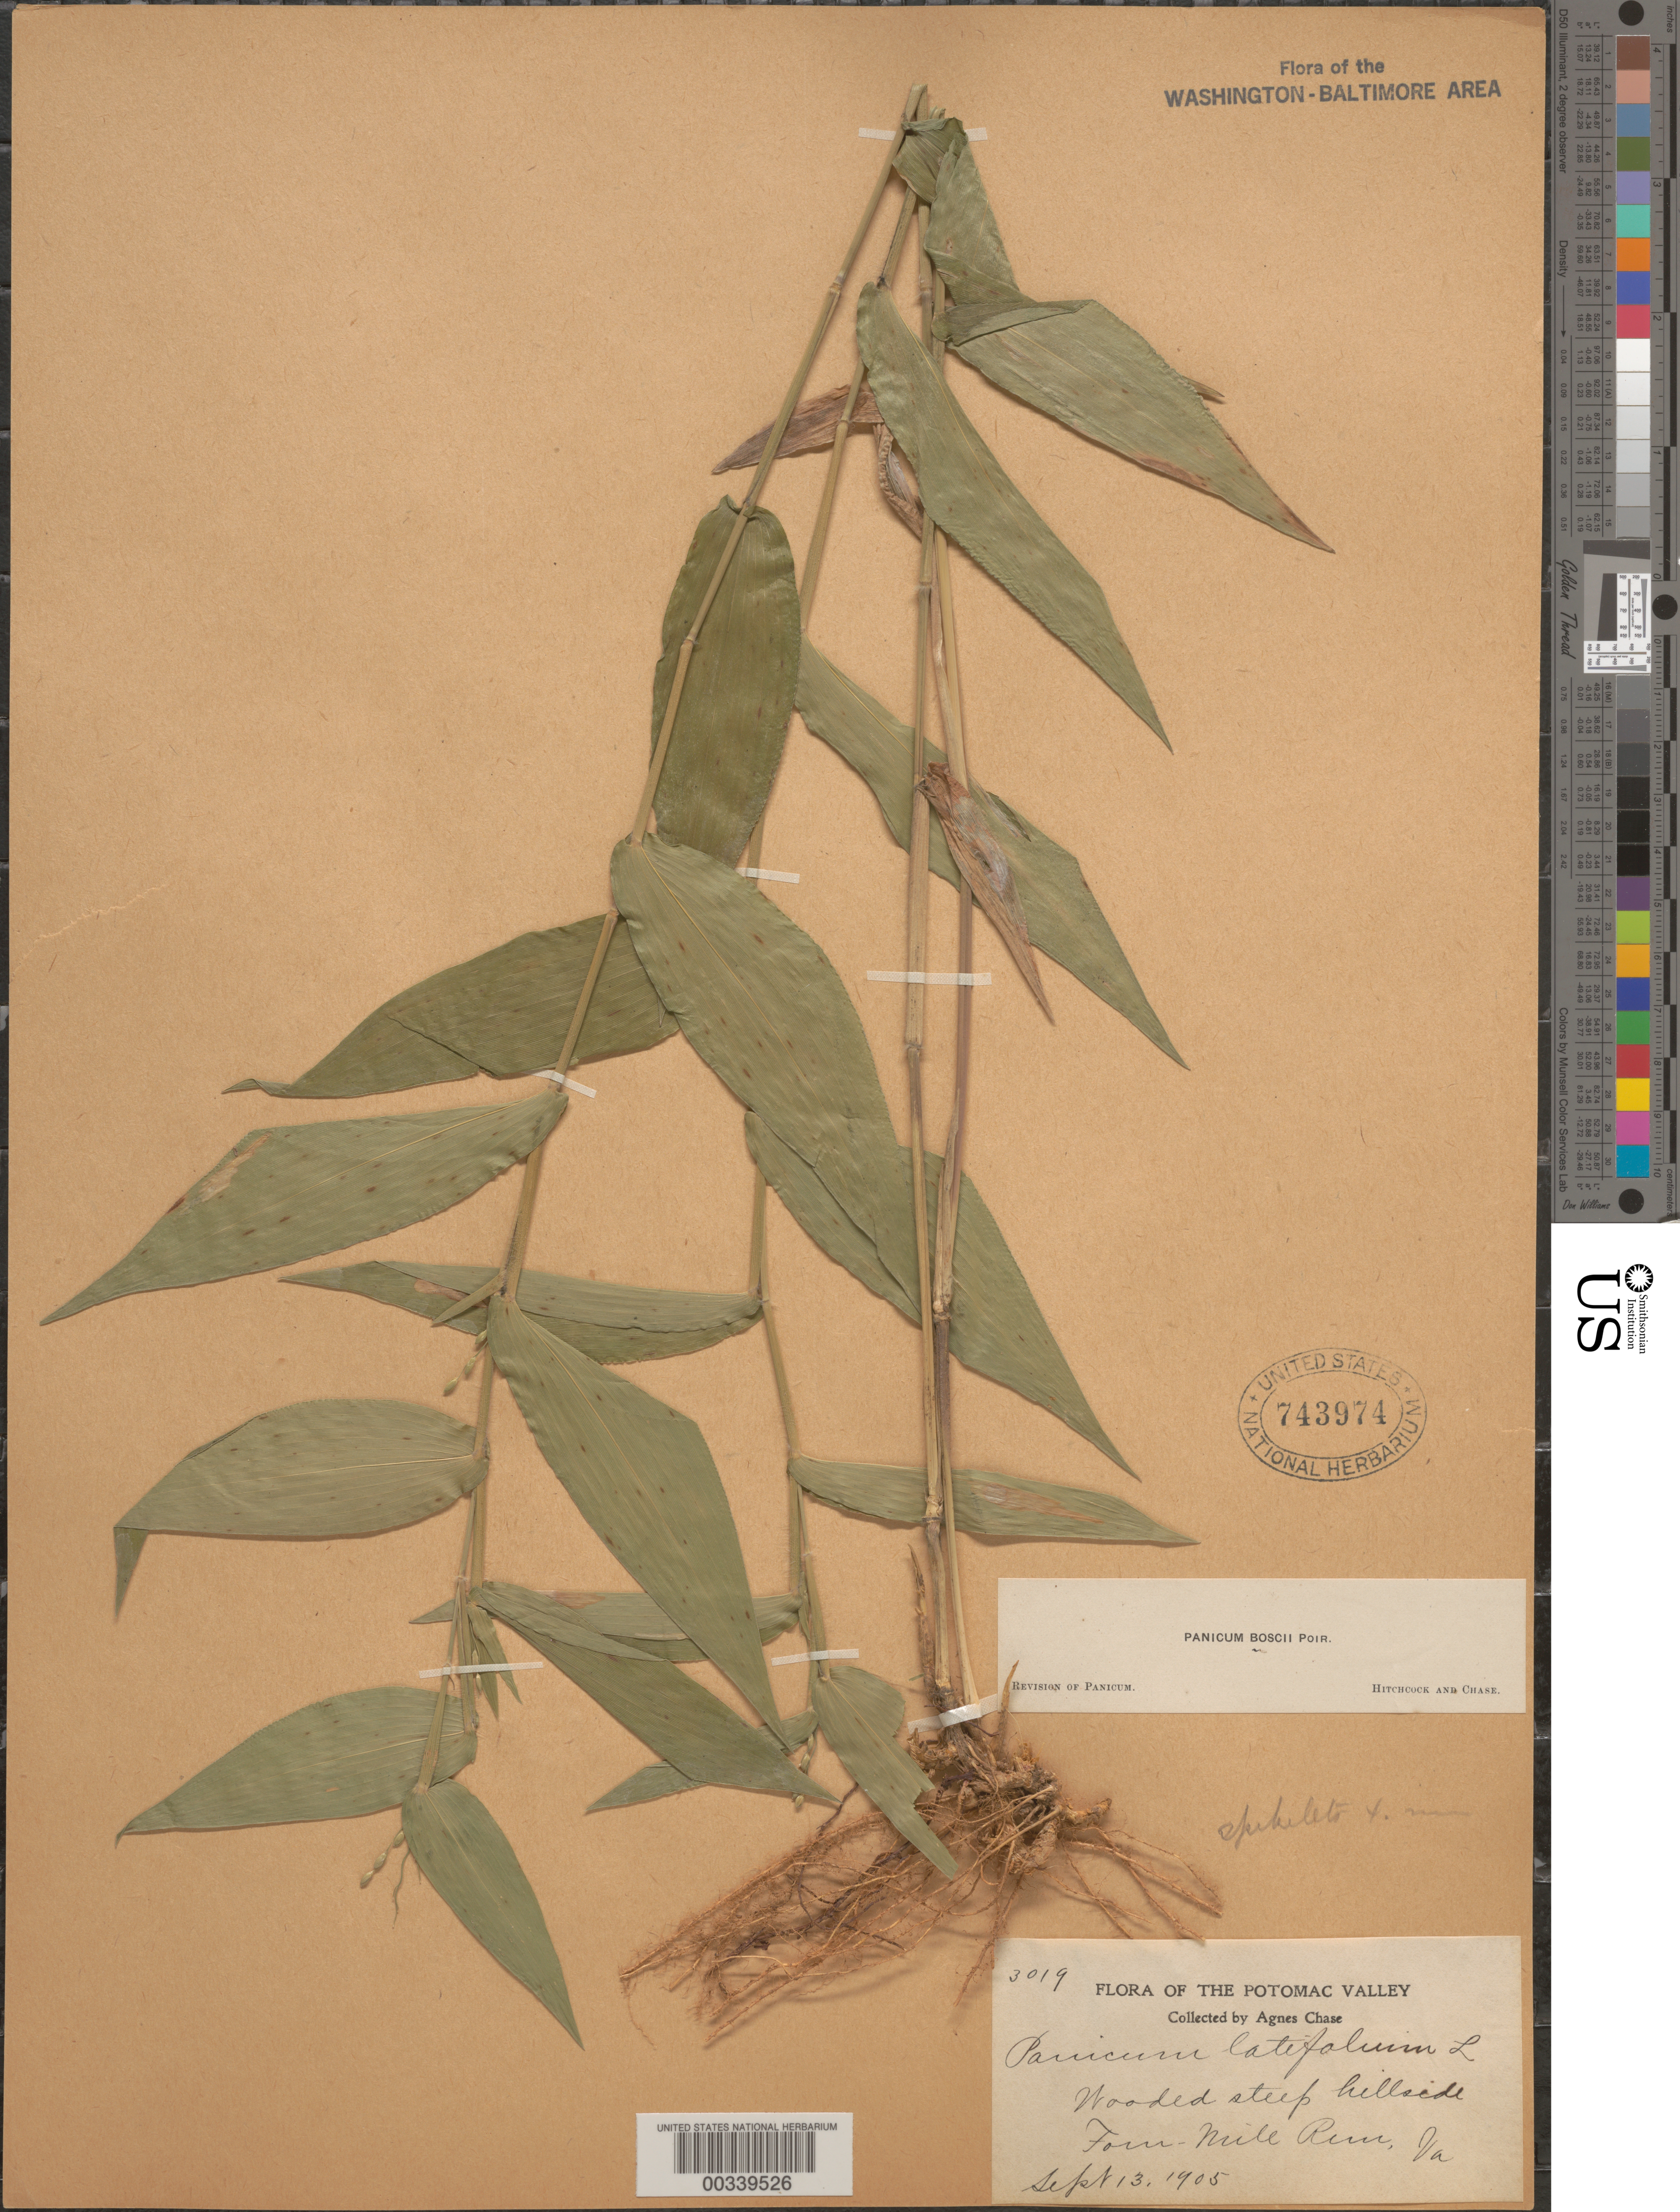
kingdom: Plantae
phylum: Tracheophyta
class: Liliopsida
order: Poales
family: Poaceae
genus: Dichanthelium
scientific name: Dichanthelium boscii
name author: (Poir.) Gould & C.A. Clark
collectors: A. Chase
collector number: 3019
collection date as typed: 13 Sep 1905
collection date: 1905-09-13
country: United States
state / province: Virginia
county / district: Arlington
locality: Four Mile Run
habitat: Wooded steep hillside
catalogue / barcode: US 753974